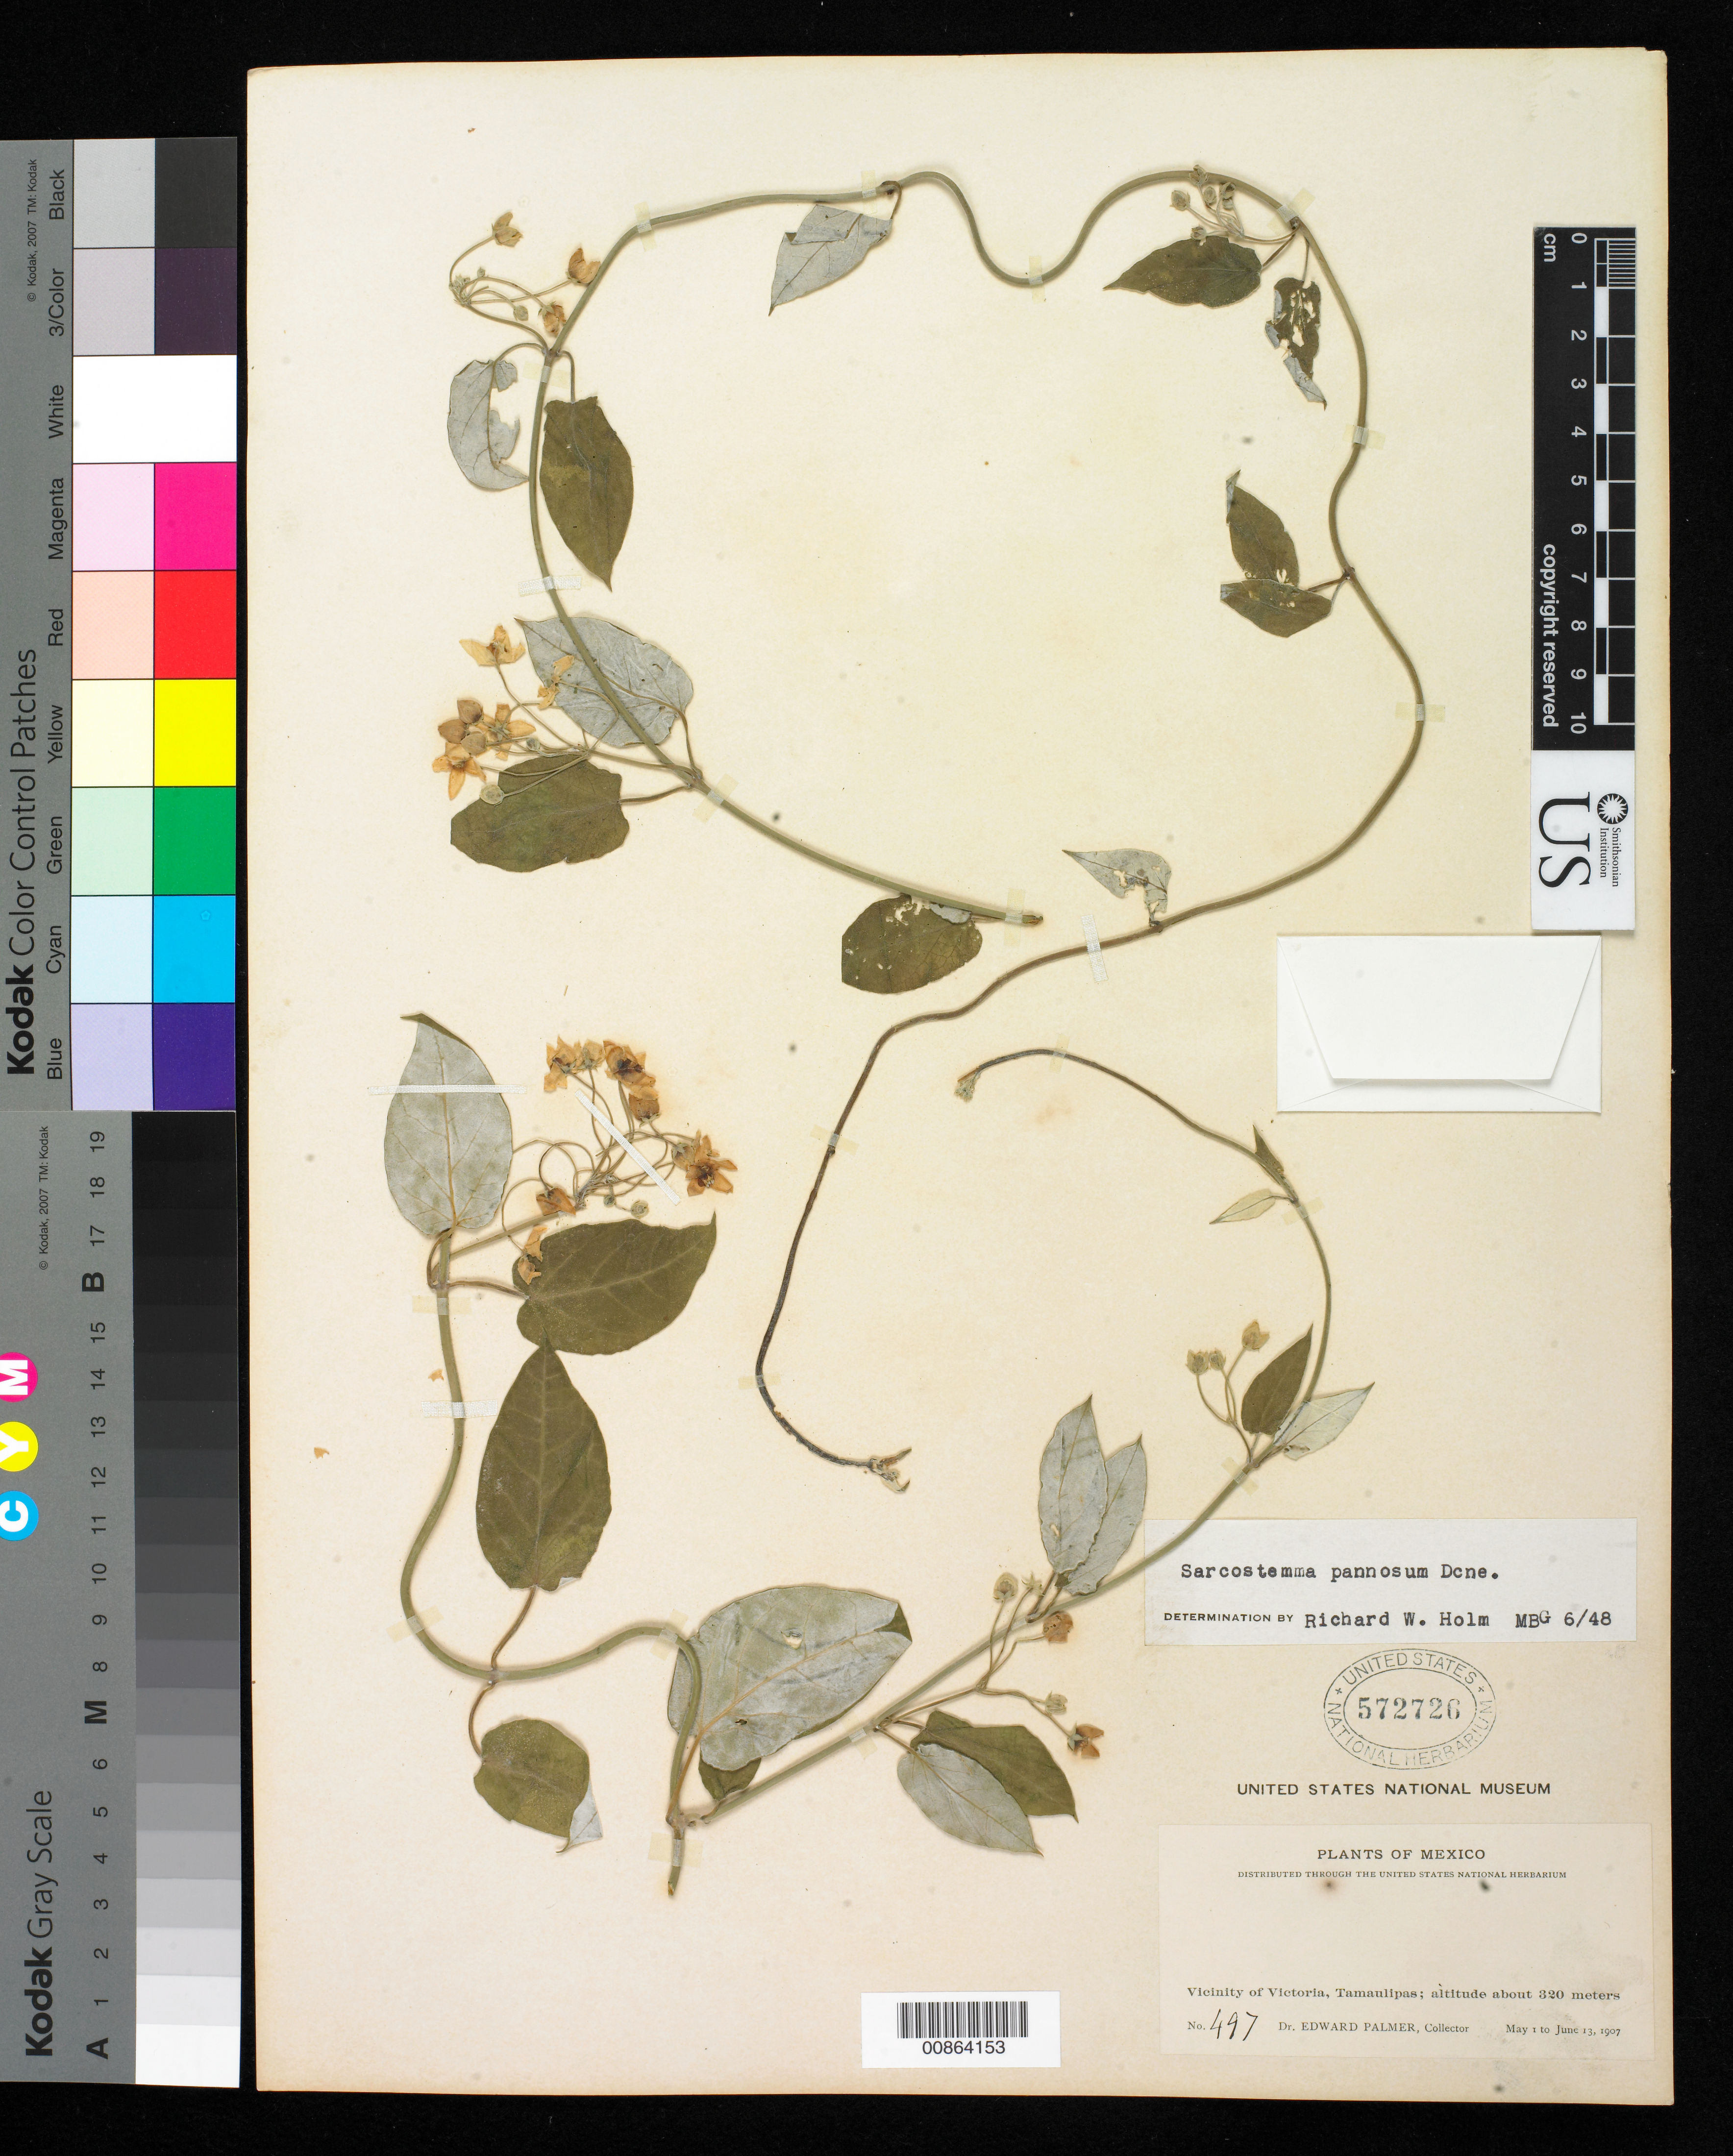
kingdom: Plantae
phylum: Tracheophyta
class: Magnoliopsida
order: Gentianales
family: Apocynaceae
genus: Sarcostemma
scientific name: Sarcostemma pannosum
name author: Decne.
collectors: E. Palmer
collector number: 497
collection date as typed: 01 May 1907 to 13 Jun 1907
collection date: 1907-05-01/1907-06-13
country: Mexico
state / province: Tamaulipas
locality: Vicinity of Victoria.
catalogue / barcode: US 572726